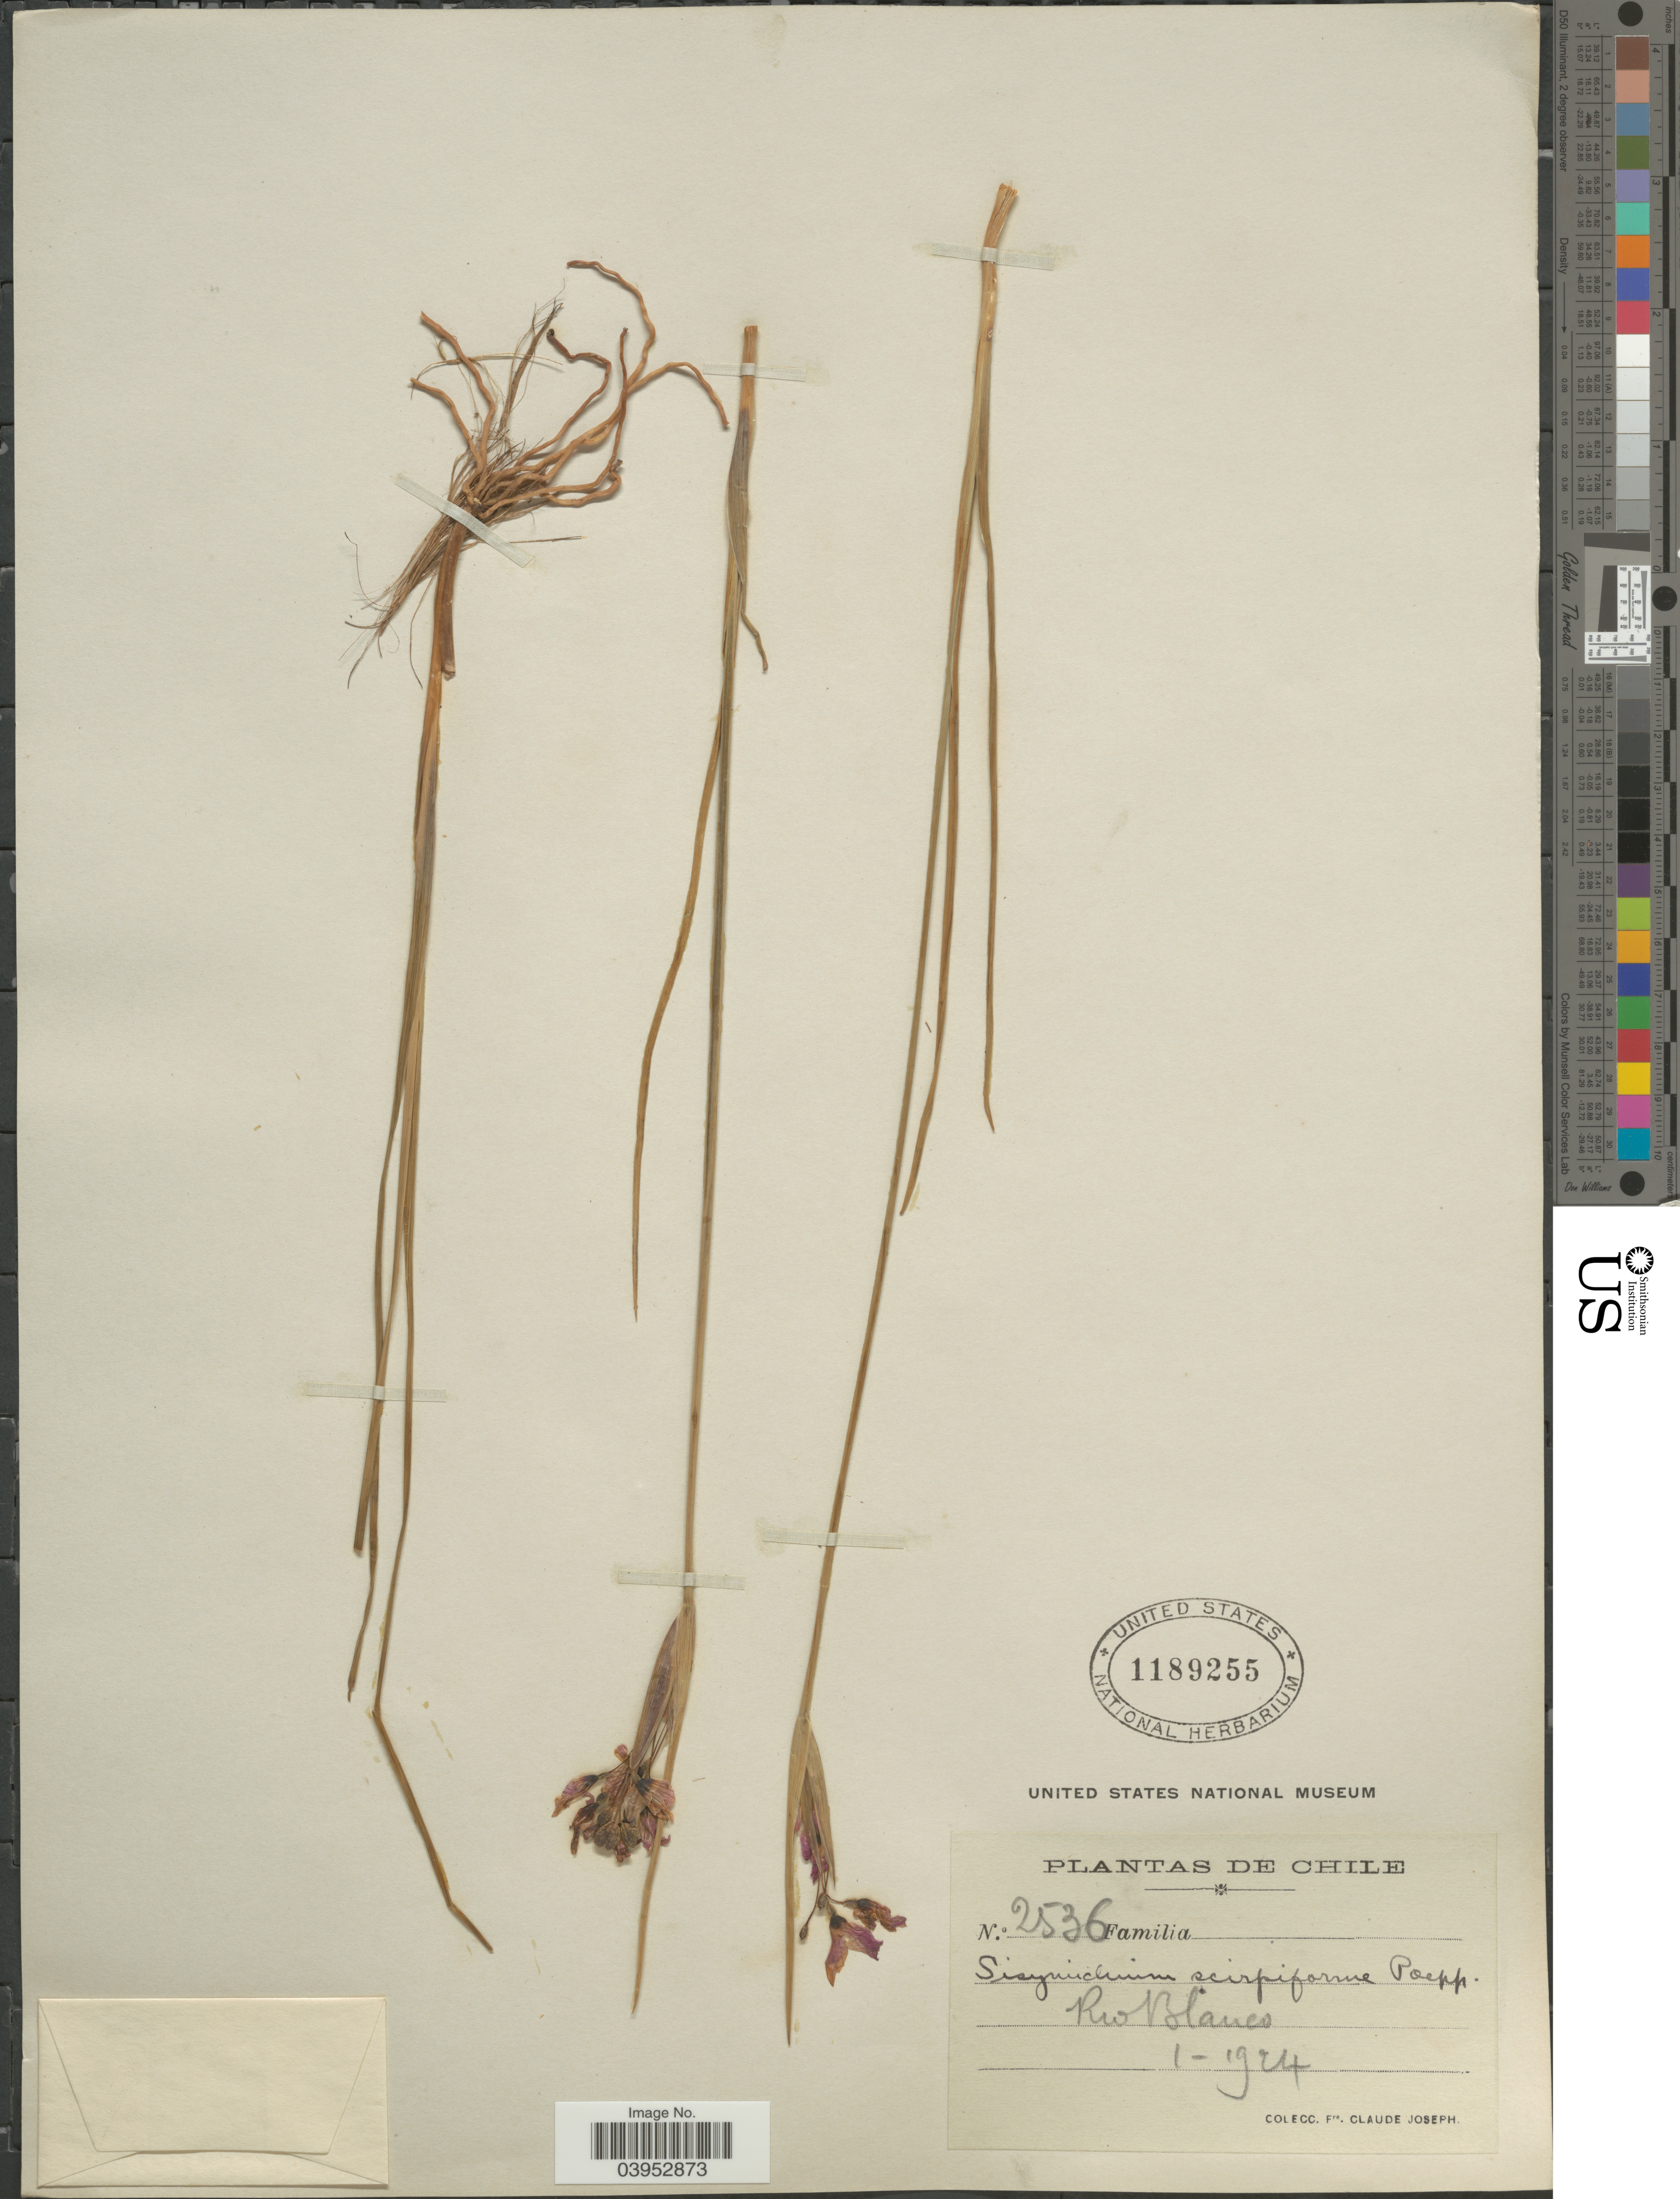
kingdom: Plantae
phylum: Tracheophyta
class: Liliopsida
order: Asparagales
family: Iridaceae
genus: Olsynium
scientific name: Olsynium scirpoideum subsp. scirpoideum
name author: (Poepp.) Goldblatt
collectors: Bro. Claude-Joseph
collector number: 2536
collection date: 1924-01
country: Chile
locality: Rio Blanco.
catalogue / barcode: US 1189255